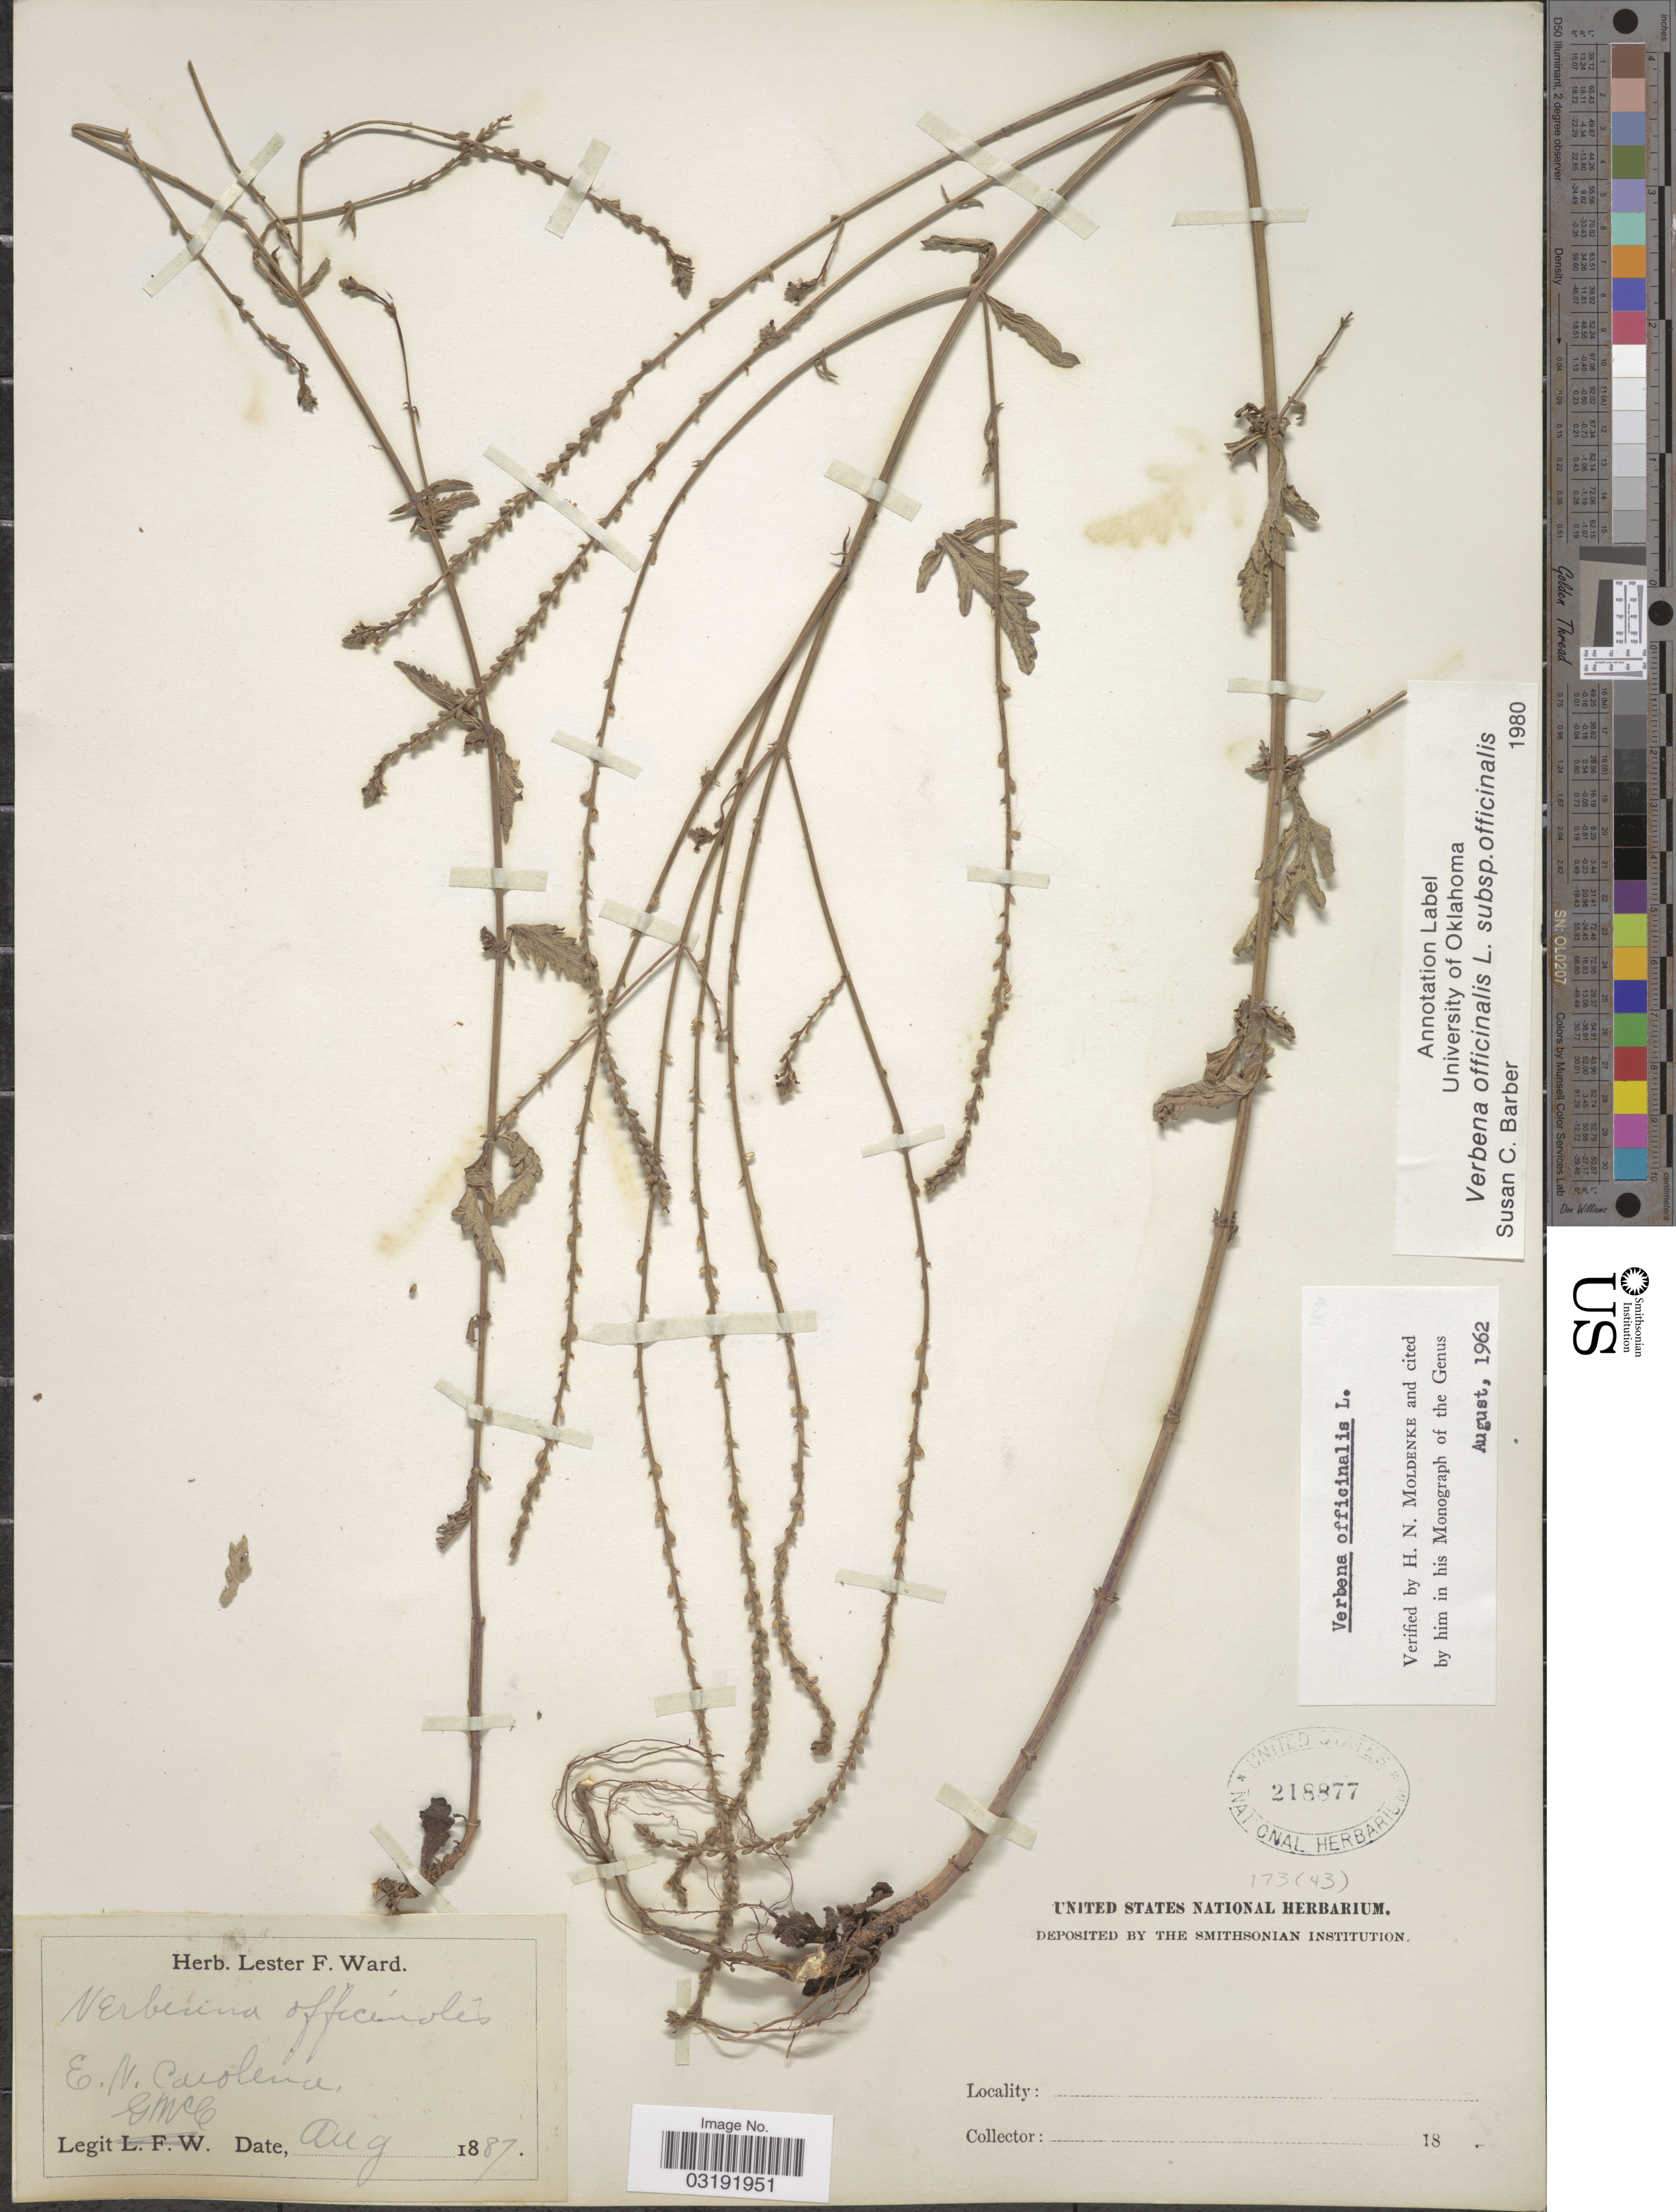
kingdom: Plantae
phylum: Tracheophyta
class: Magnoliopsida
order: Lamiales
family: Verbenaceae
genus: Verbena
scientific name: Verbena officinalis subsp. officinalis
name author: L.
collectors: L. F. Ward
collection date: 1887-08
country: United States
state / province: North Carolina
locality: E. N. Carolina.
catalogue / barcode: US 218877